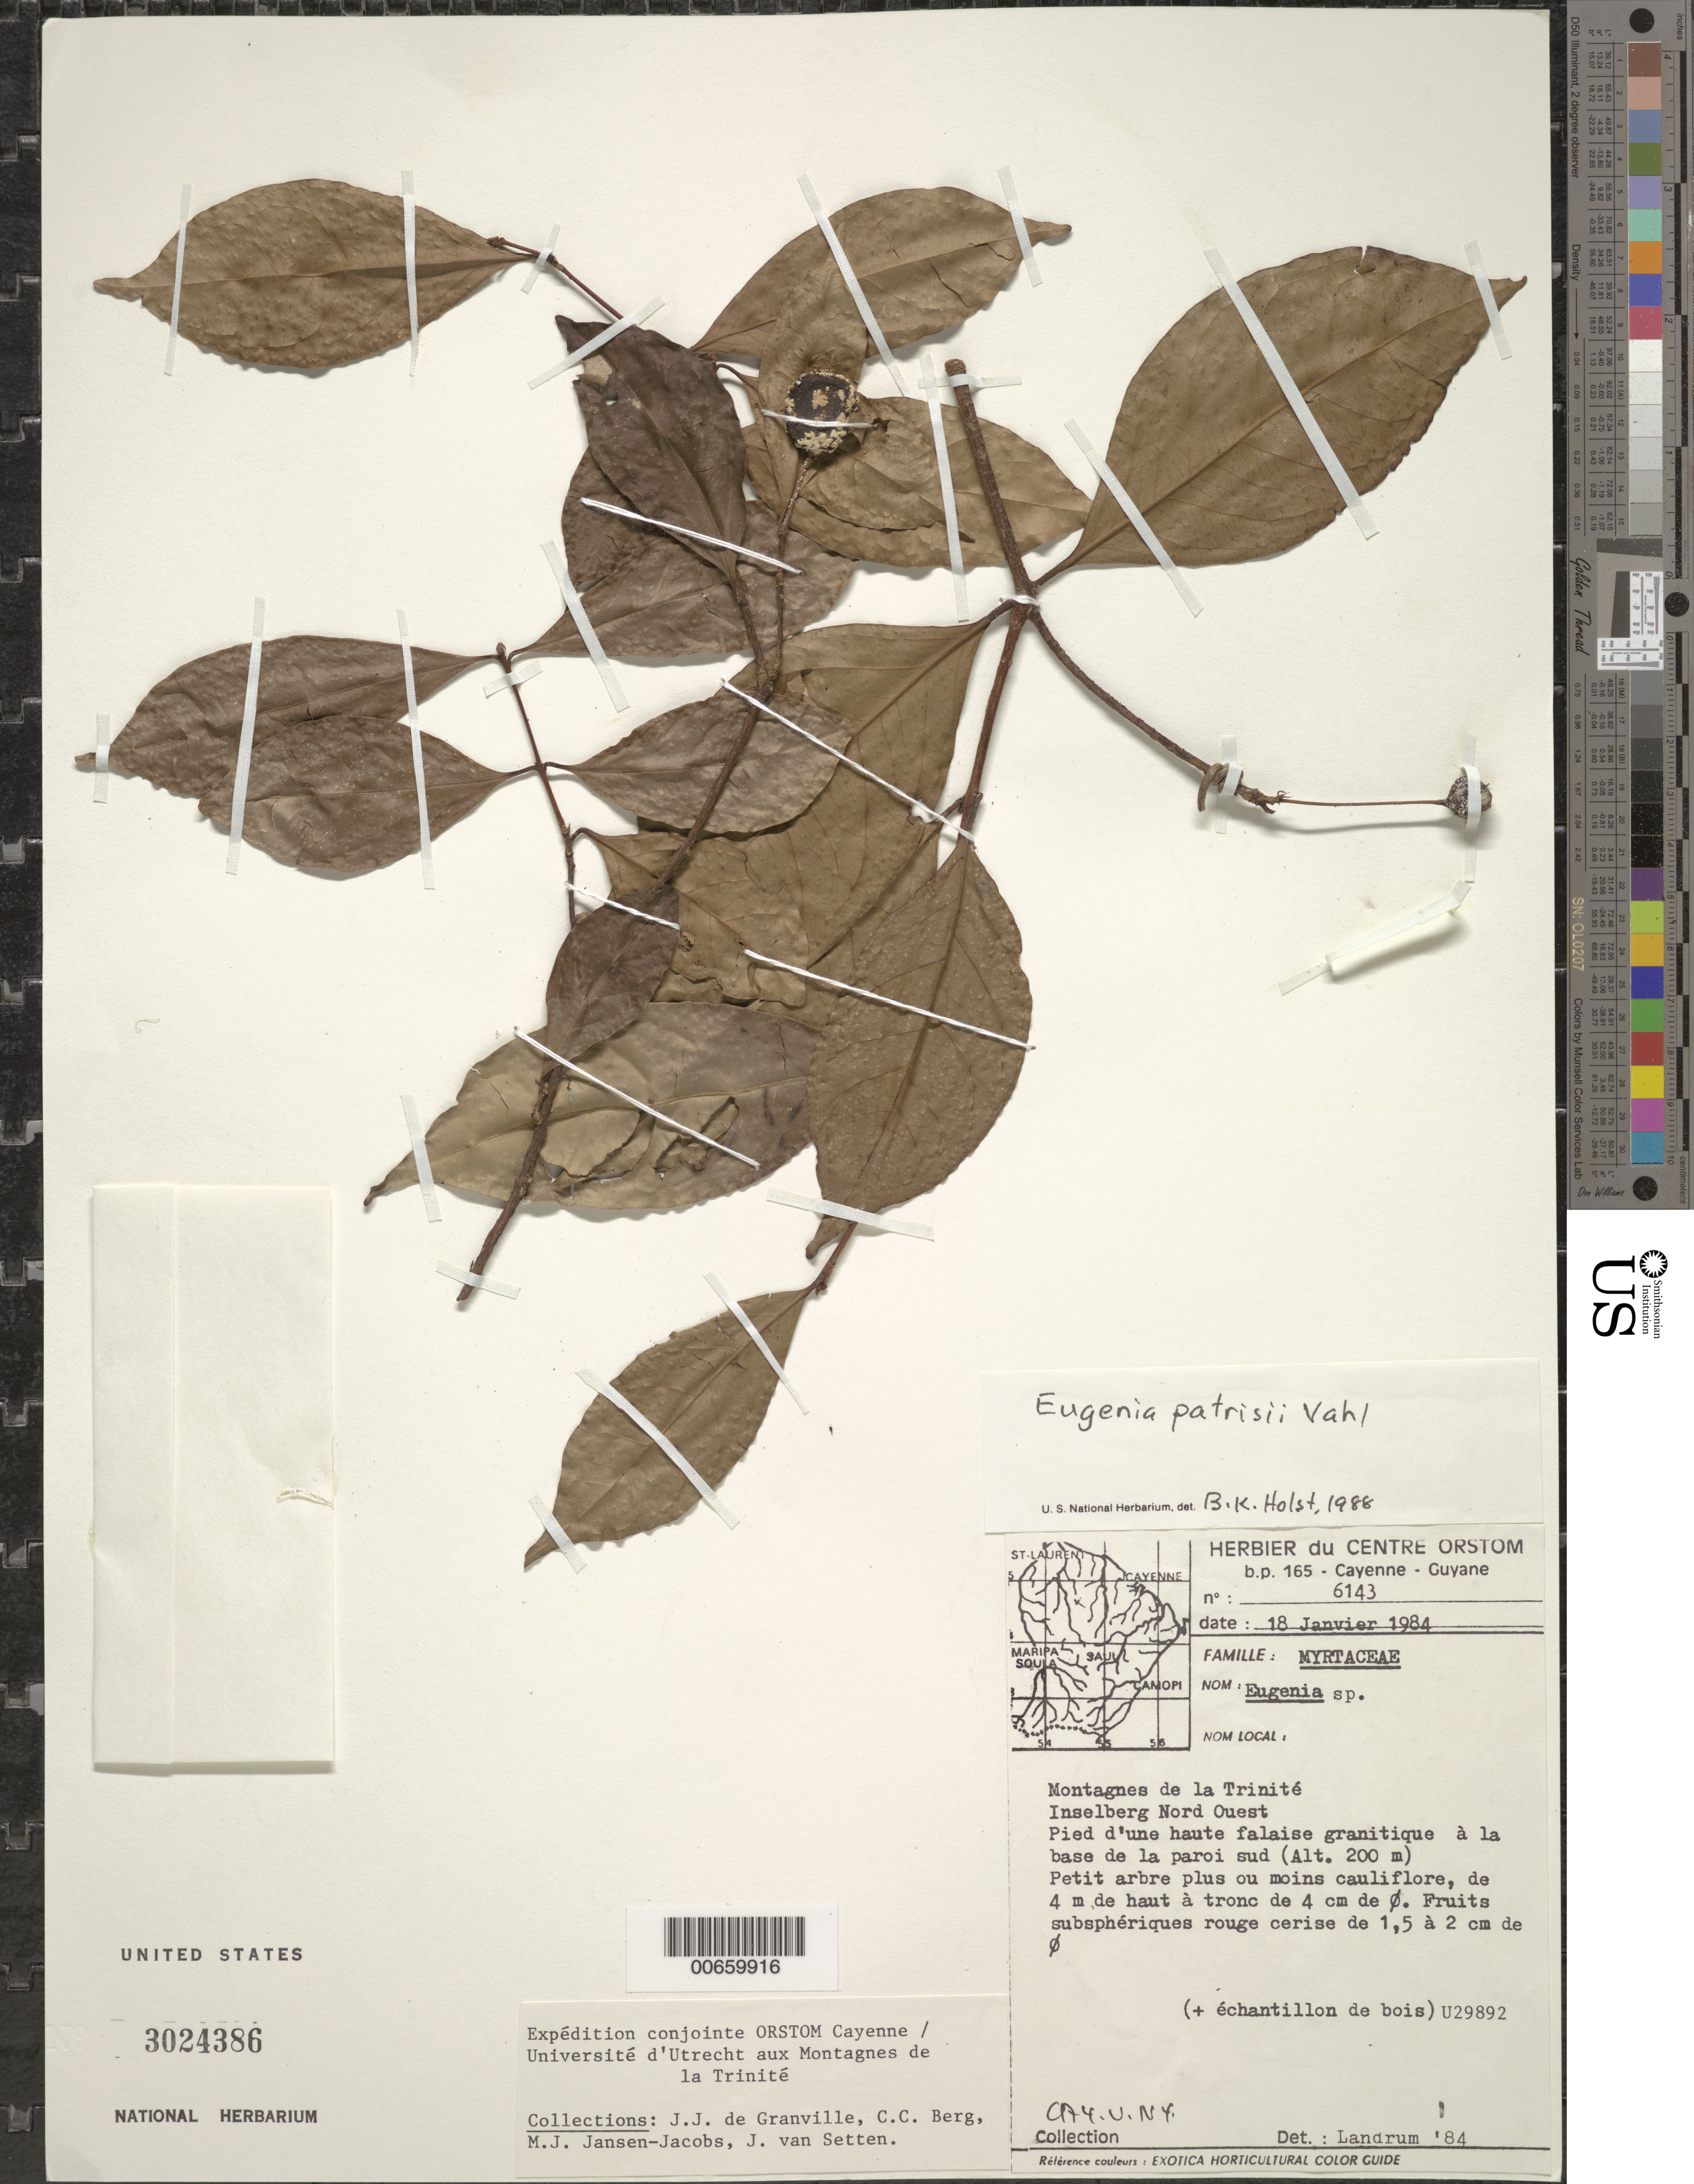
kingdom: Plantae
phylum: Tracheophyta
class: Magnoliopsida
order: Myrtales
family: Myrtaceae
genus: Eugenia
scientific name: Eugenia patrisii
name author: Vahl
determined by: Holst, Bruce K.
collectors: J.-J. de Granville, C. C. Berg, M. J. Jansen-Jacobs & J. van Setten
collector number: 6143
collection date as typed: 18-Jan-84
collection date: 1984-01-18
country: French Guiana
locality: Montagnes de la Trinité, inselberg NW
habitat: Pied d'une haute falaise granitique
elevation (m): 200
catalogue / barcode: US 3024386